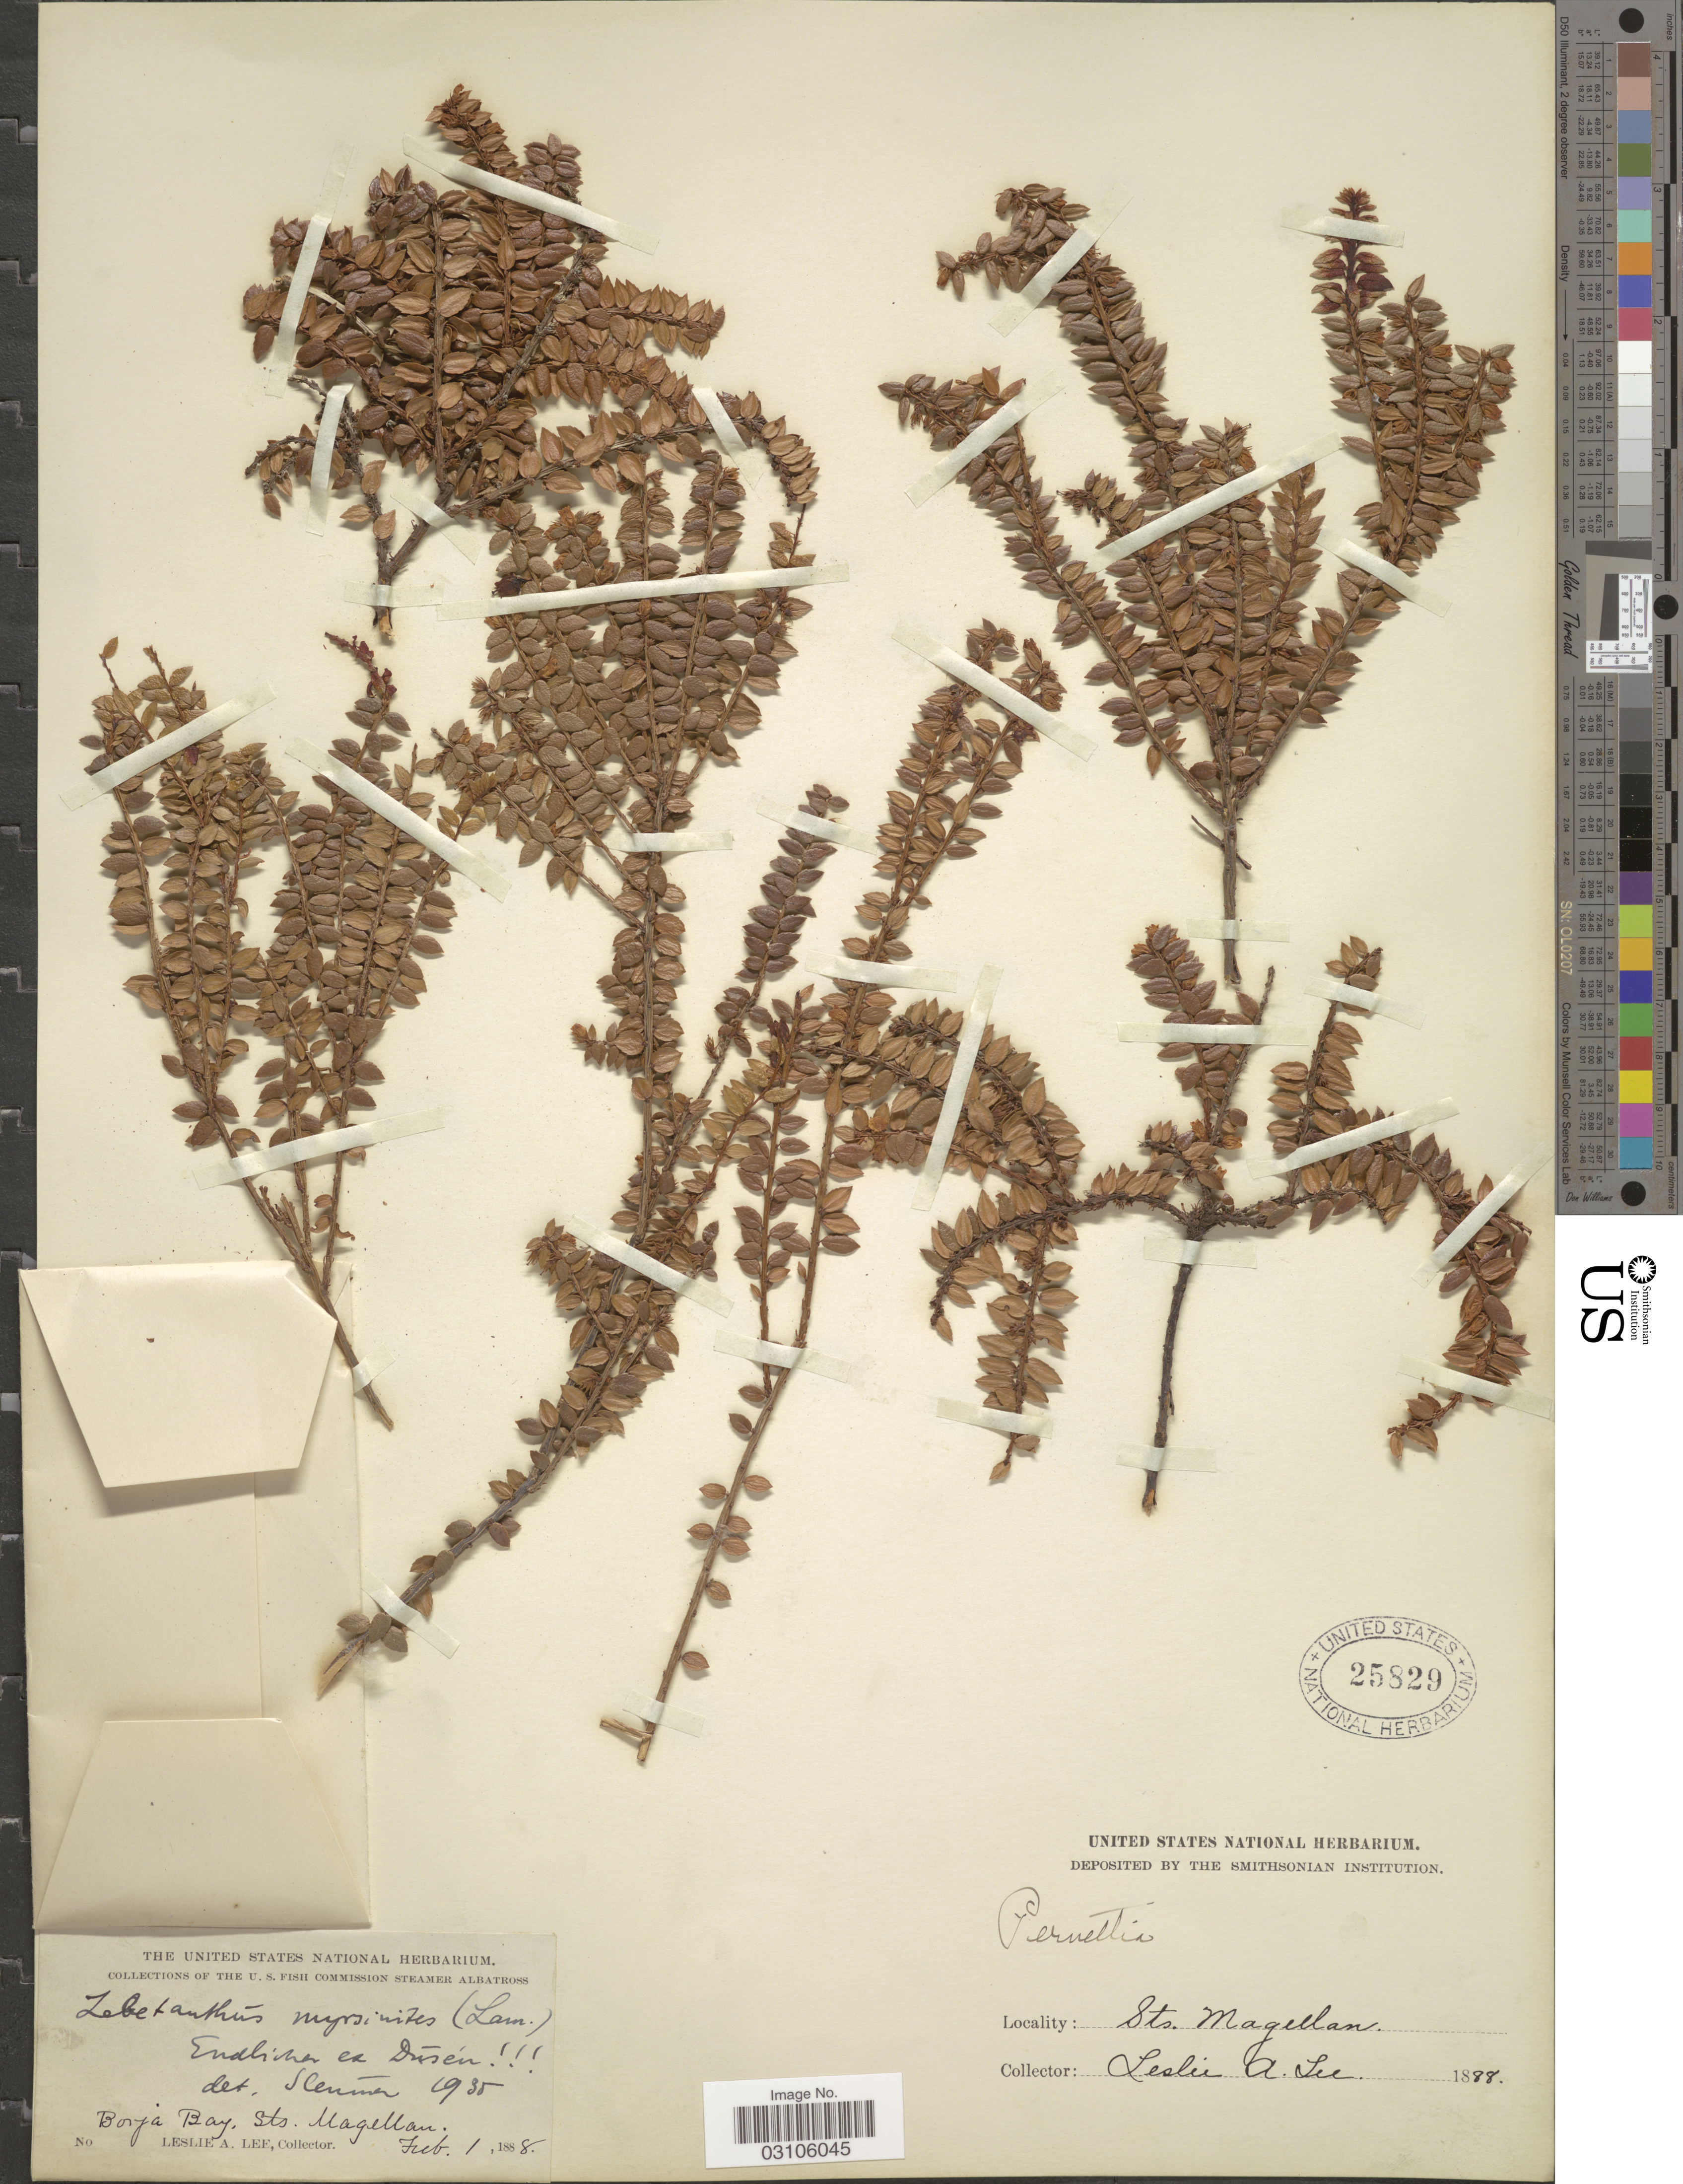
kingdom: Plantae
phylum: Tracheophyta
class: Magnoliopsida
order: Ericales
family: Ericaceae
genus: Lebetanthus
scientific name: Lebetanthus myrsinites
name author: (Lam.) Dusén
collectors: L. Lee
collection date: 1888-02-01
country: Chile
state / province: Magallanes y de la Antártica Chilena (XII)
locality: Borja Bay, Sts. Magellan.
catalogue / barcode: US 25829